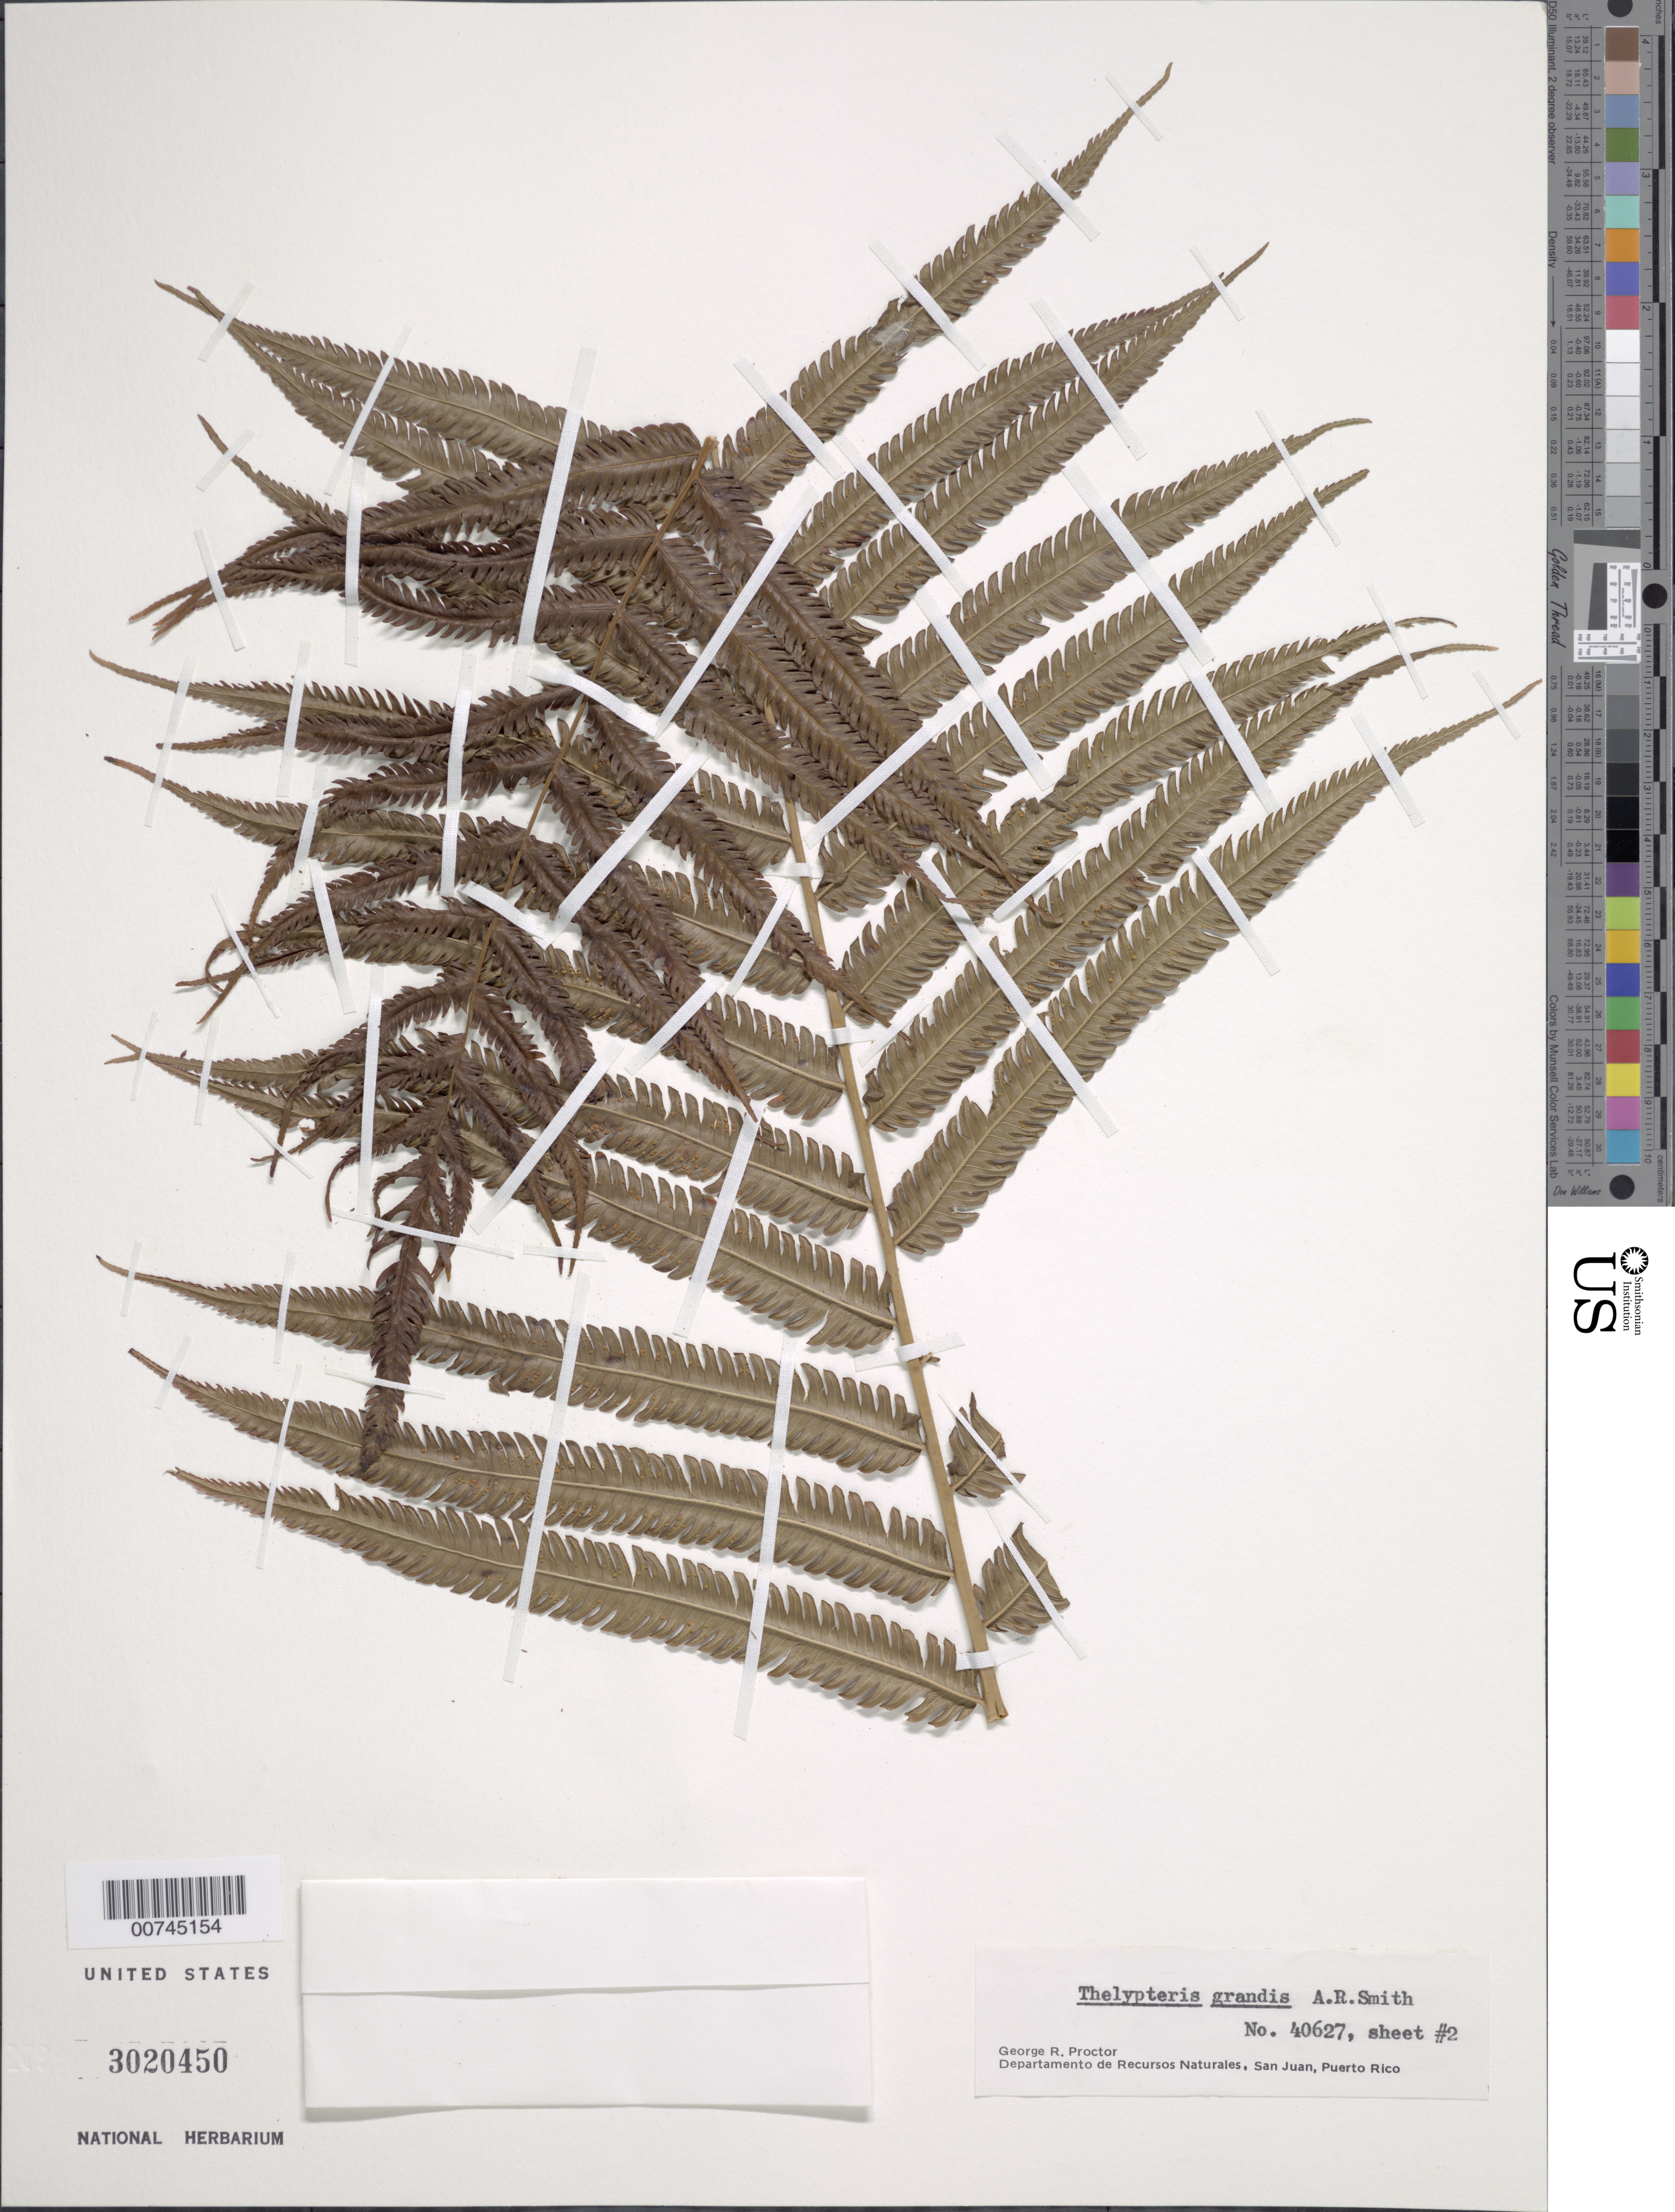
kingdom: Plantae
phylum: Tracheophyta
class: Polypodiopsida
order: Polypodiales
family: Thelypteridaceae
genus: Cyclosorus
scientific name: Cyclosorus grandis (A.R. Sm.) comb. nov., ined 2015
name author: (A.R. Sm.)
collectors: G. R. Proctor, R. O. Woodbury & B. Pinto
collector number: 40627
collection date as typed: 31 Jul 1984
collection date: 1984-07-31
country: Puerto Rico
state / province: Orocovis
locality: Cordillera Central: Toro Negro State Forest. Summit of Cerro Doña Juana. Municipio de Orocovis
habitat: Along border of clearing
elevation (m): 1078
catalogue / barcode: US 3020450